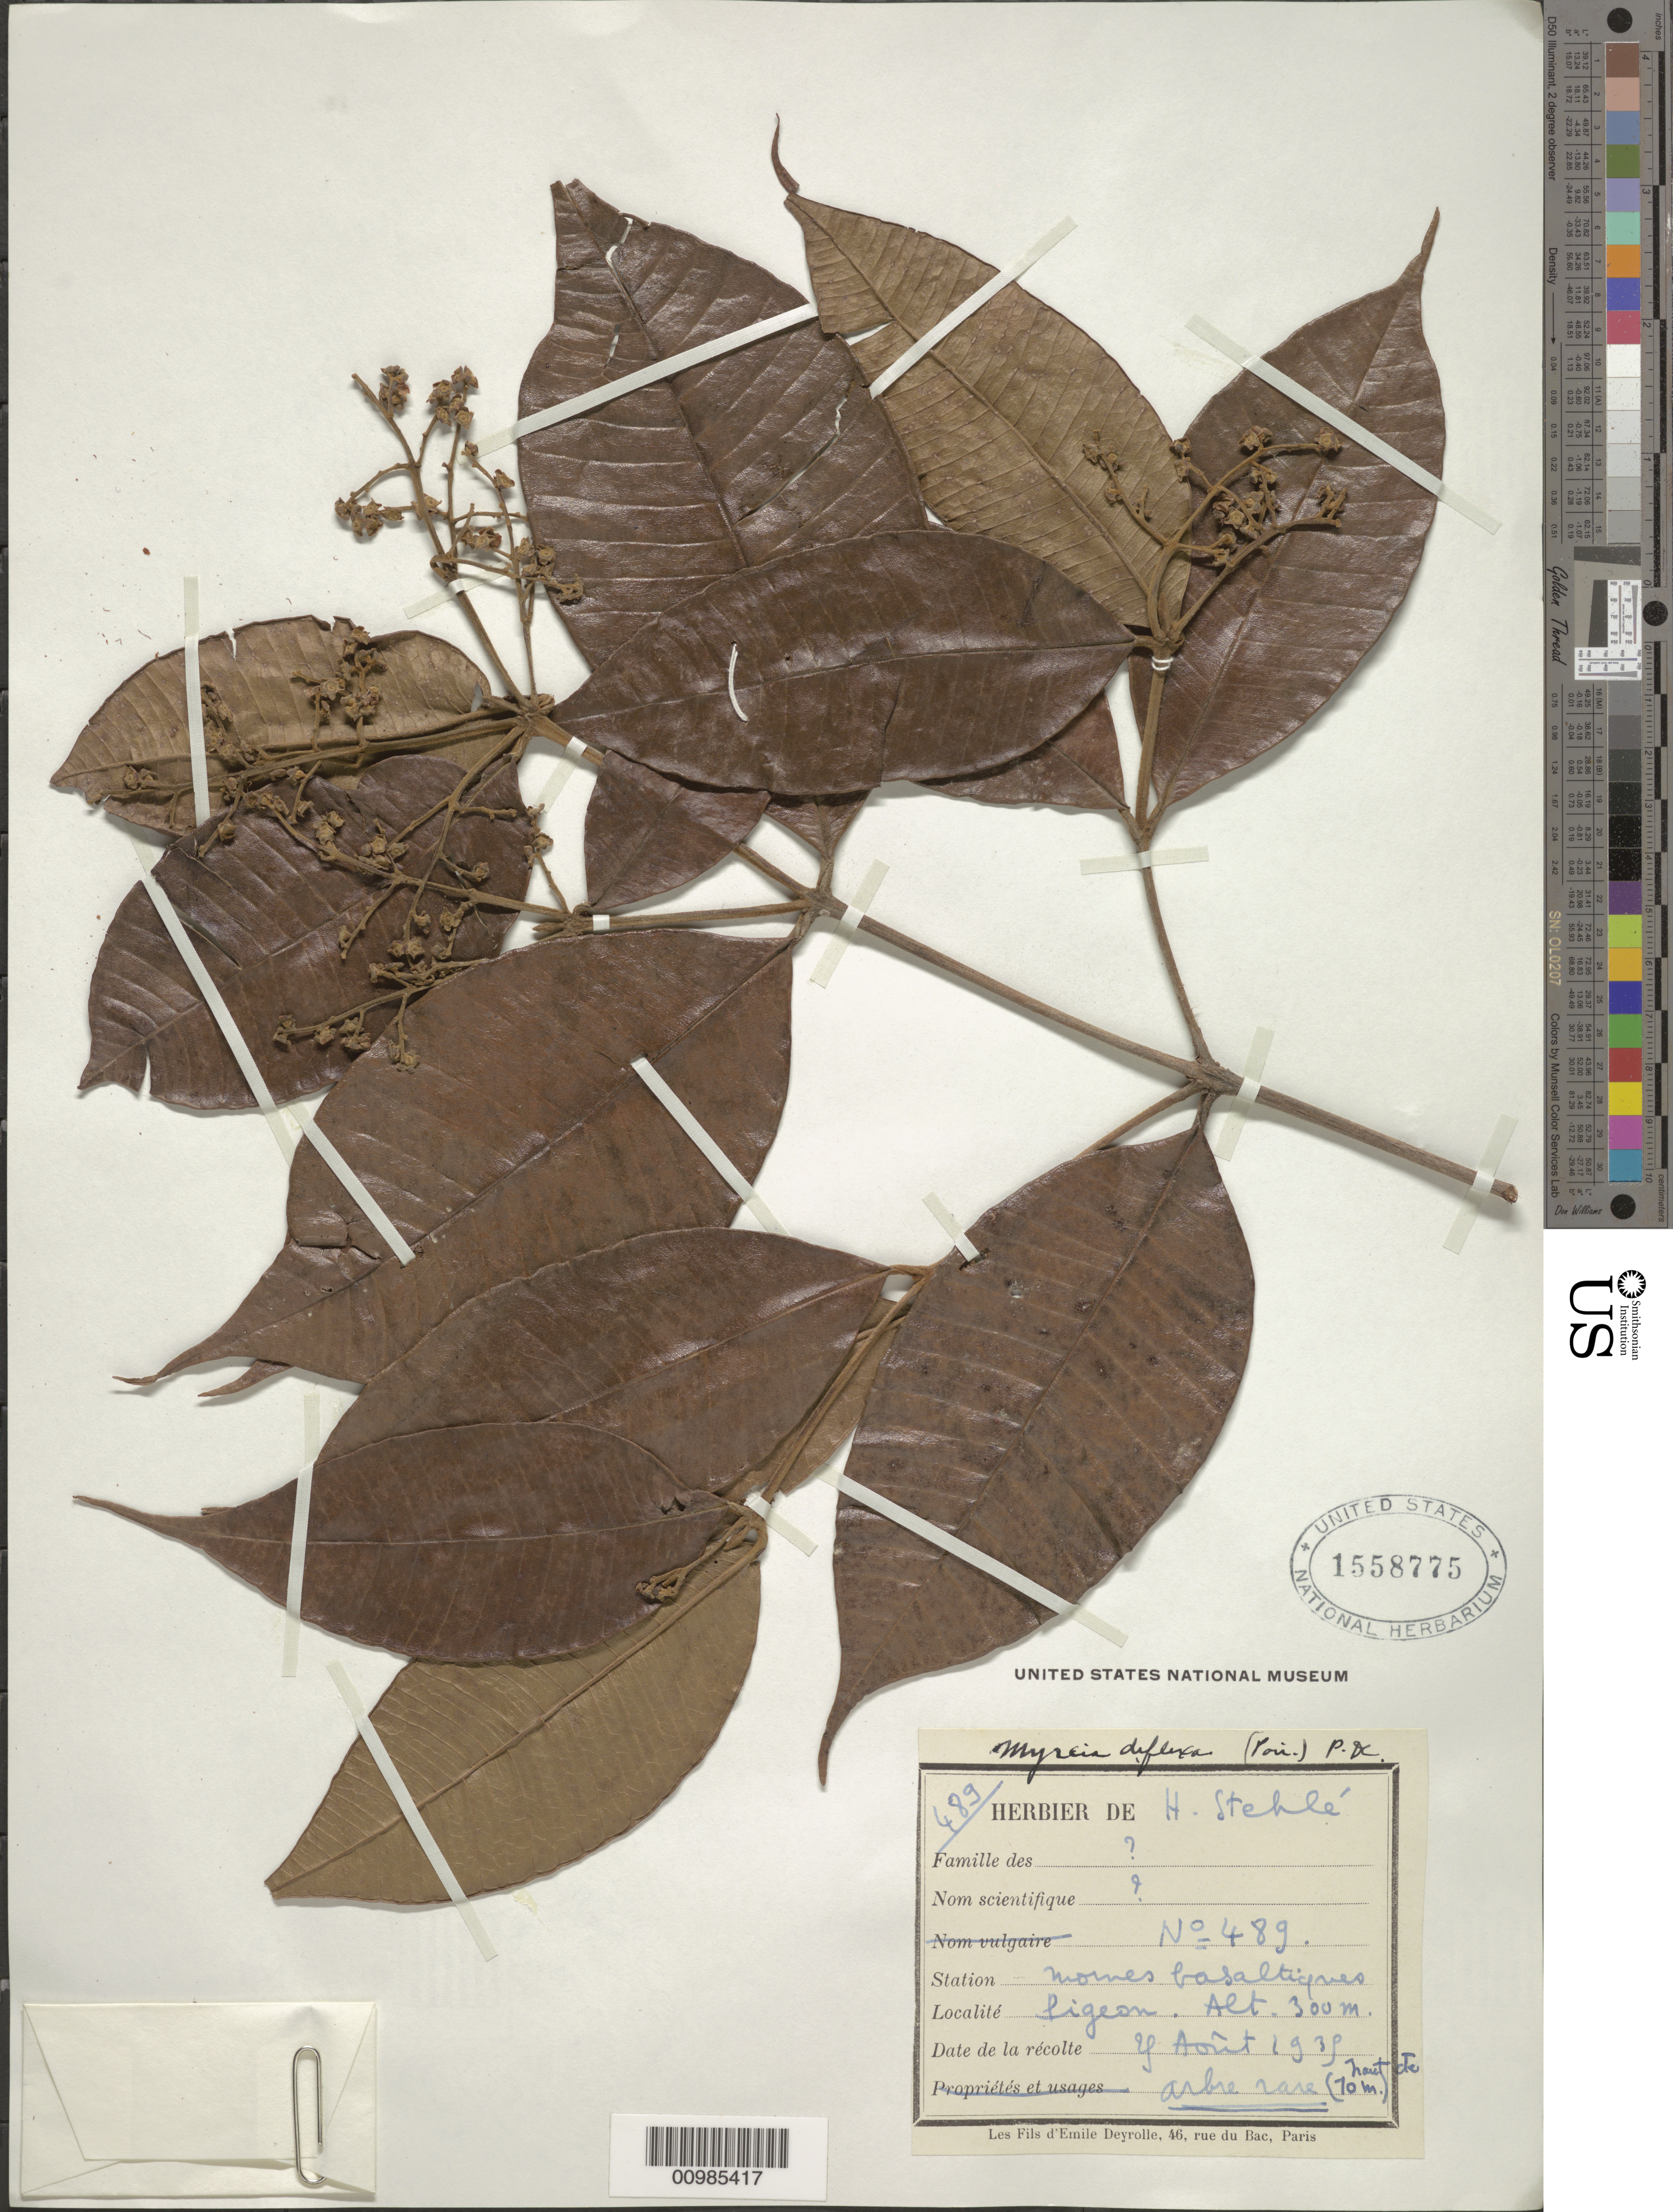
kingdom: Plantae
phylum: Tracheophyta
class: Magnoliopsida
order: Myrtales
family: Myrtaceae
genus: Myrcia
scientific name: Myrcia deflexa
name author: (Poir.) DC.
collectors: H. Stehlé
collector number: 489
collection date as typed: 04 Aug 1935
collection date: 1935-08-04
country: Guadeloupe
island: Basse Terre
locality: Sigeon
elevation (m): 300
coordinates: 0 N, 0 E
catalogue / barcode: US 1558775